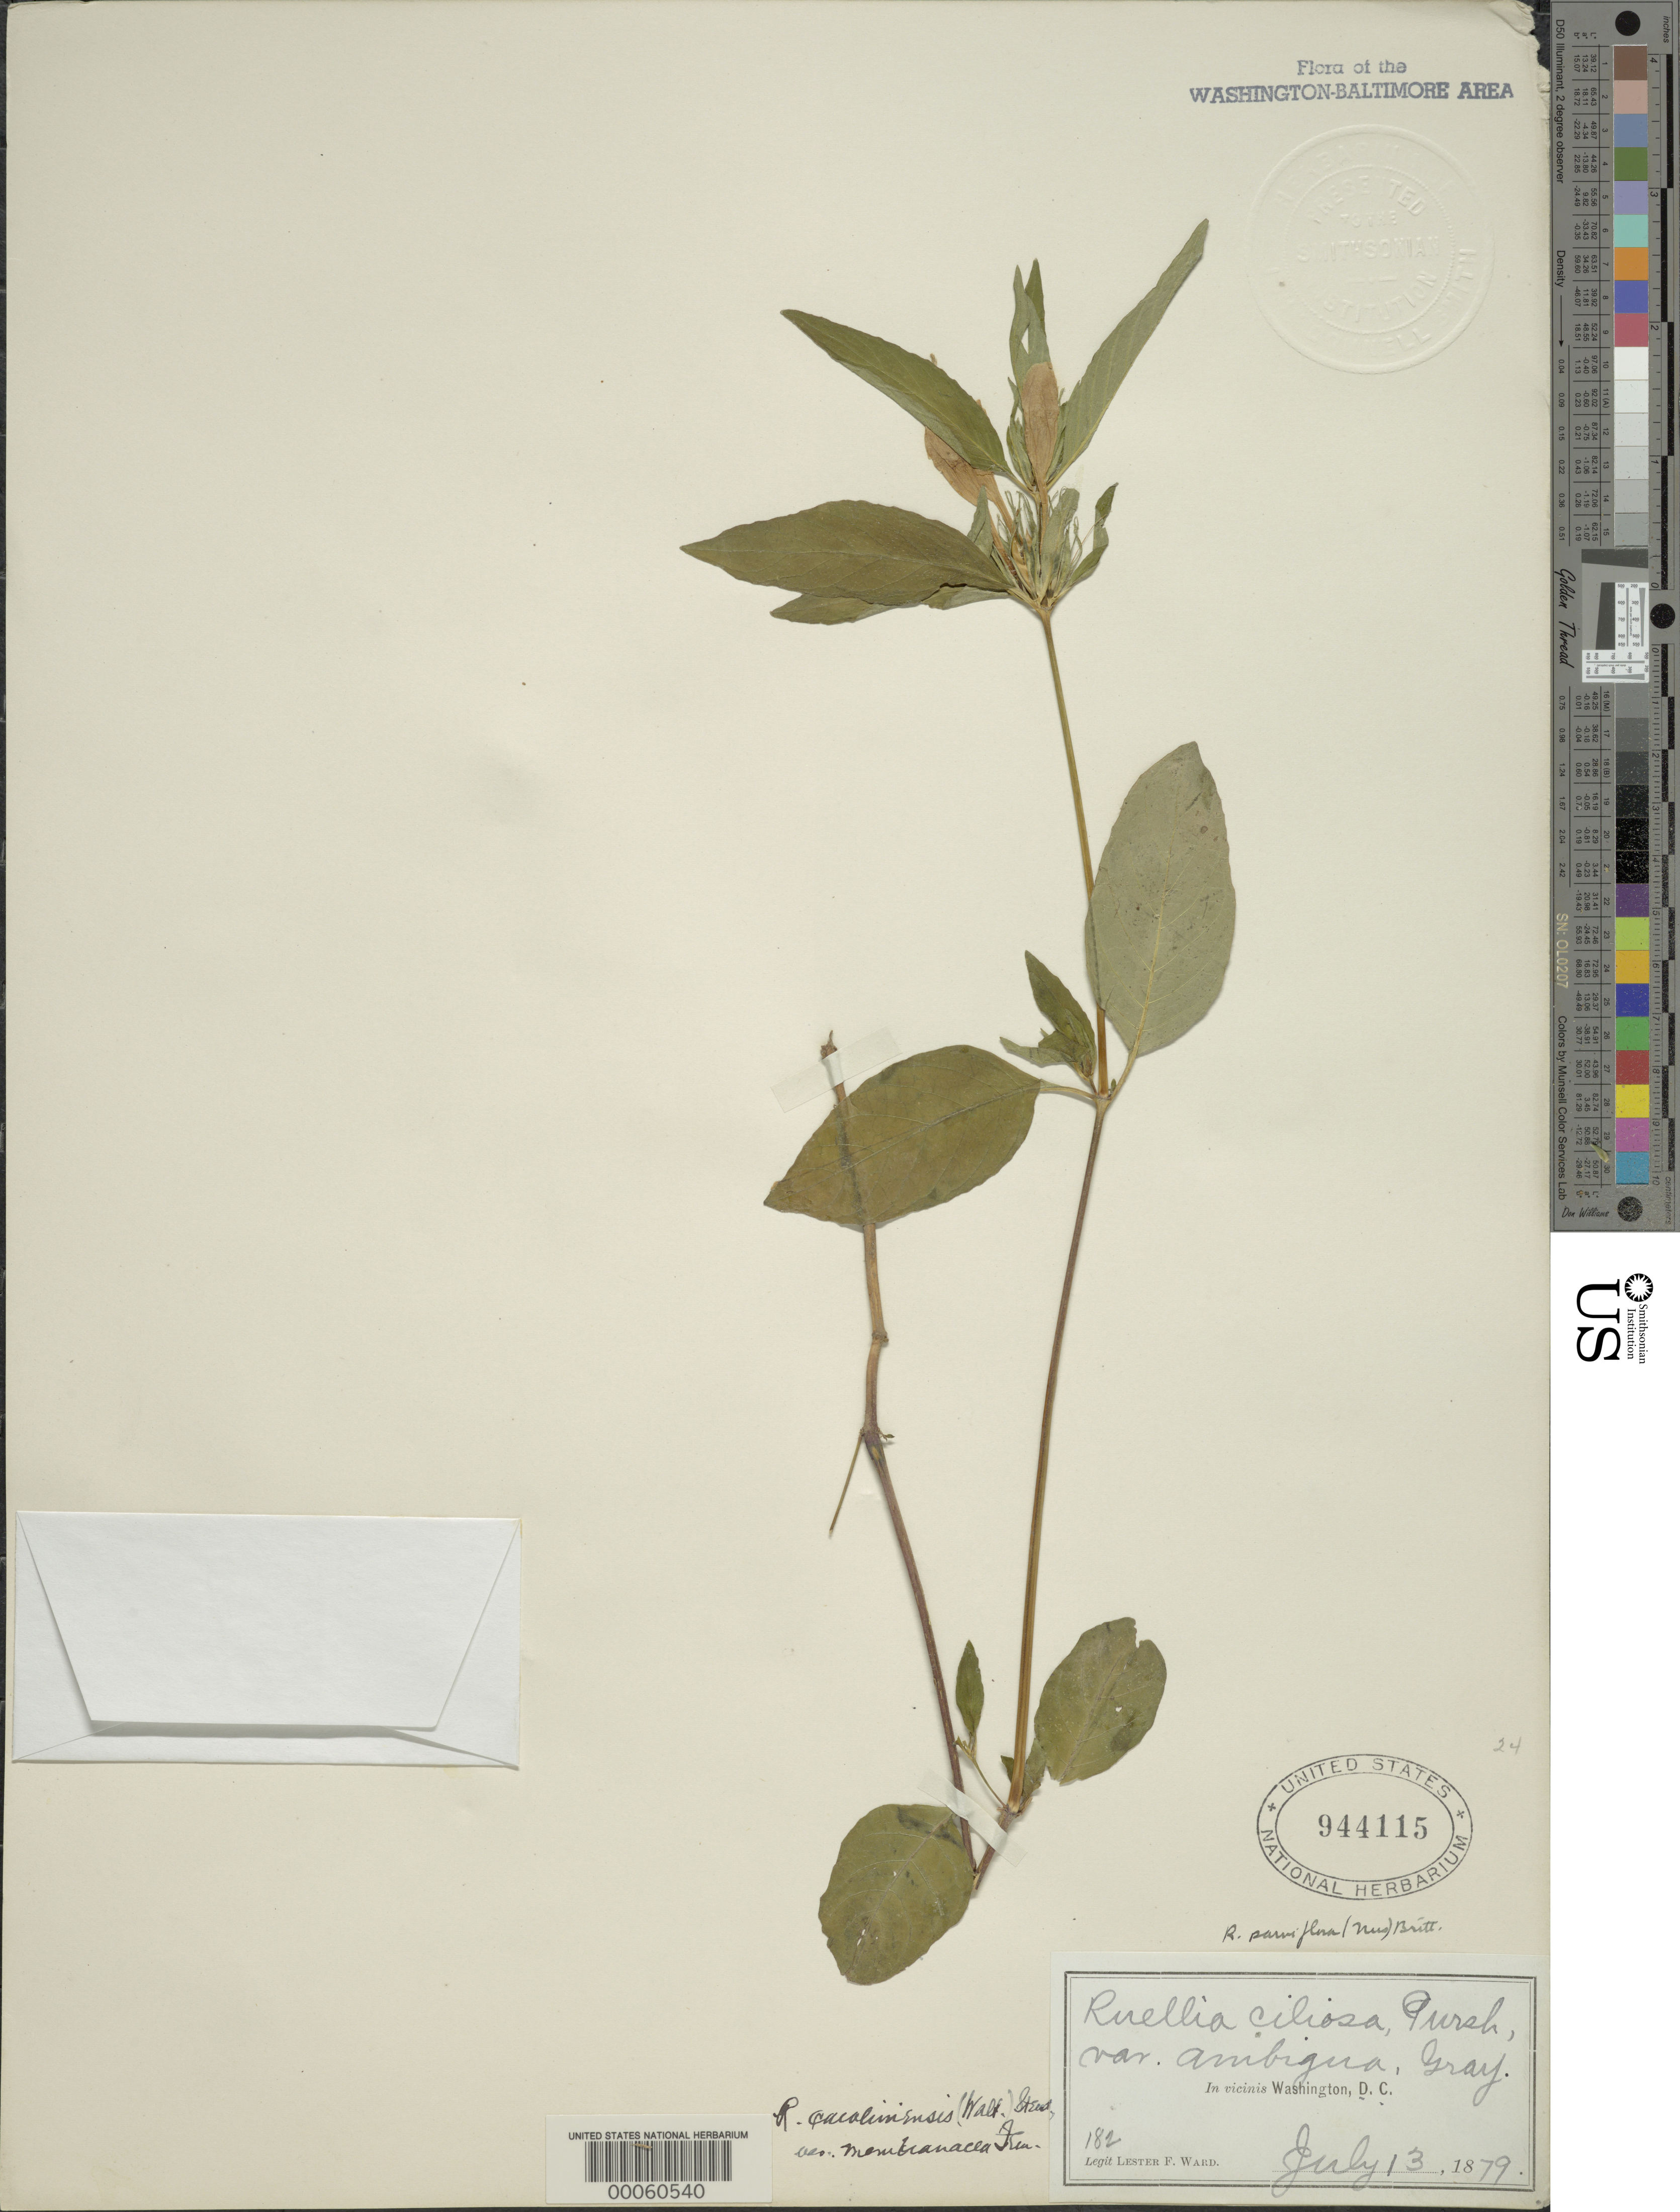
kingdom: Plantae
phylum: Tracheophyta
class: Magnoliopsida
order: Lamiales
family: Acanthaceae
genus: Ruellia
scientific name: Ruellia caroliniensis var. membranacea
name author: Fernald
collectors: L. F. Ward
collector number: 182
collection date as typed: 13 Jul 1879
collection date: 1879-07-13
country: United States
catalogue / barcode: US 944115